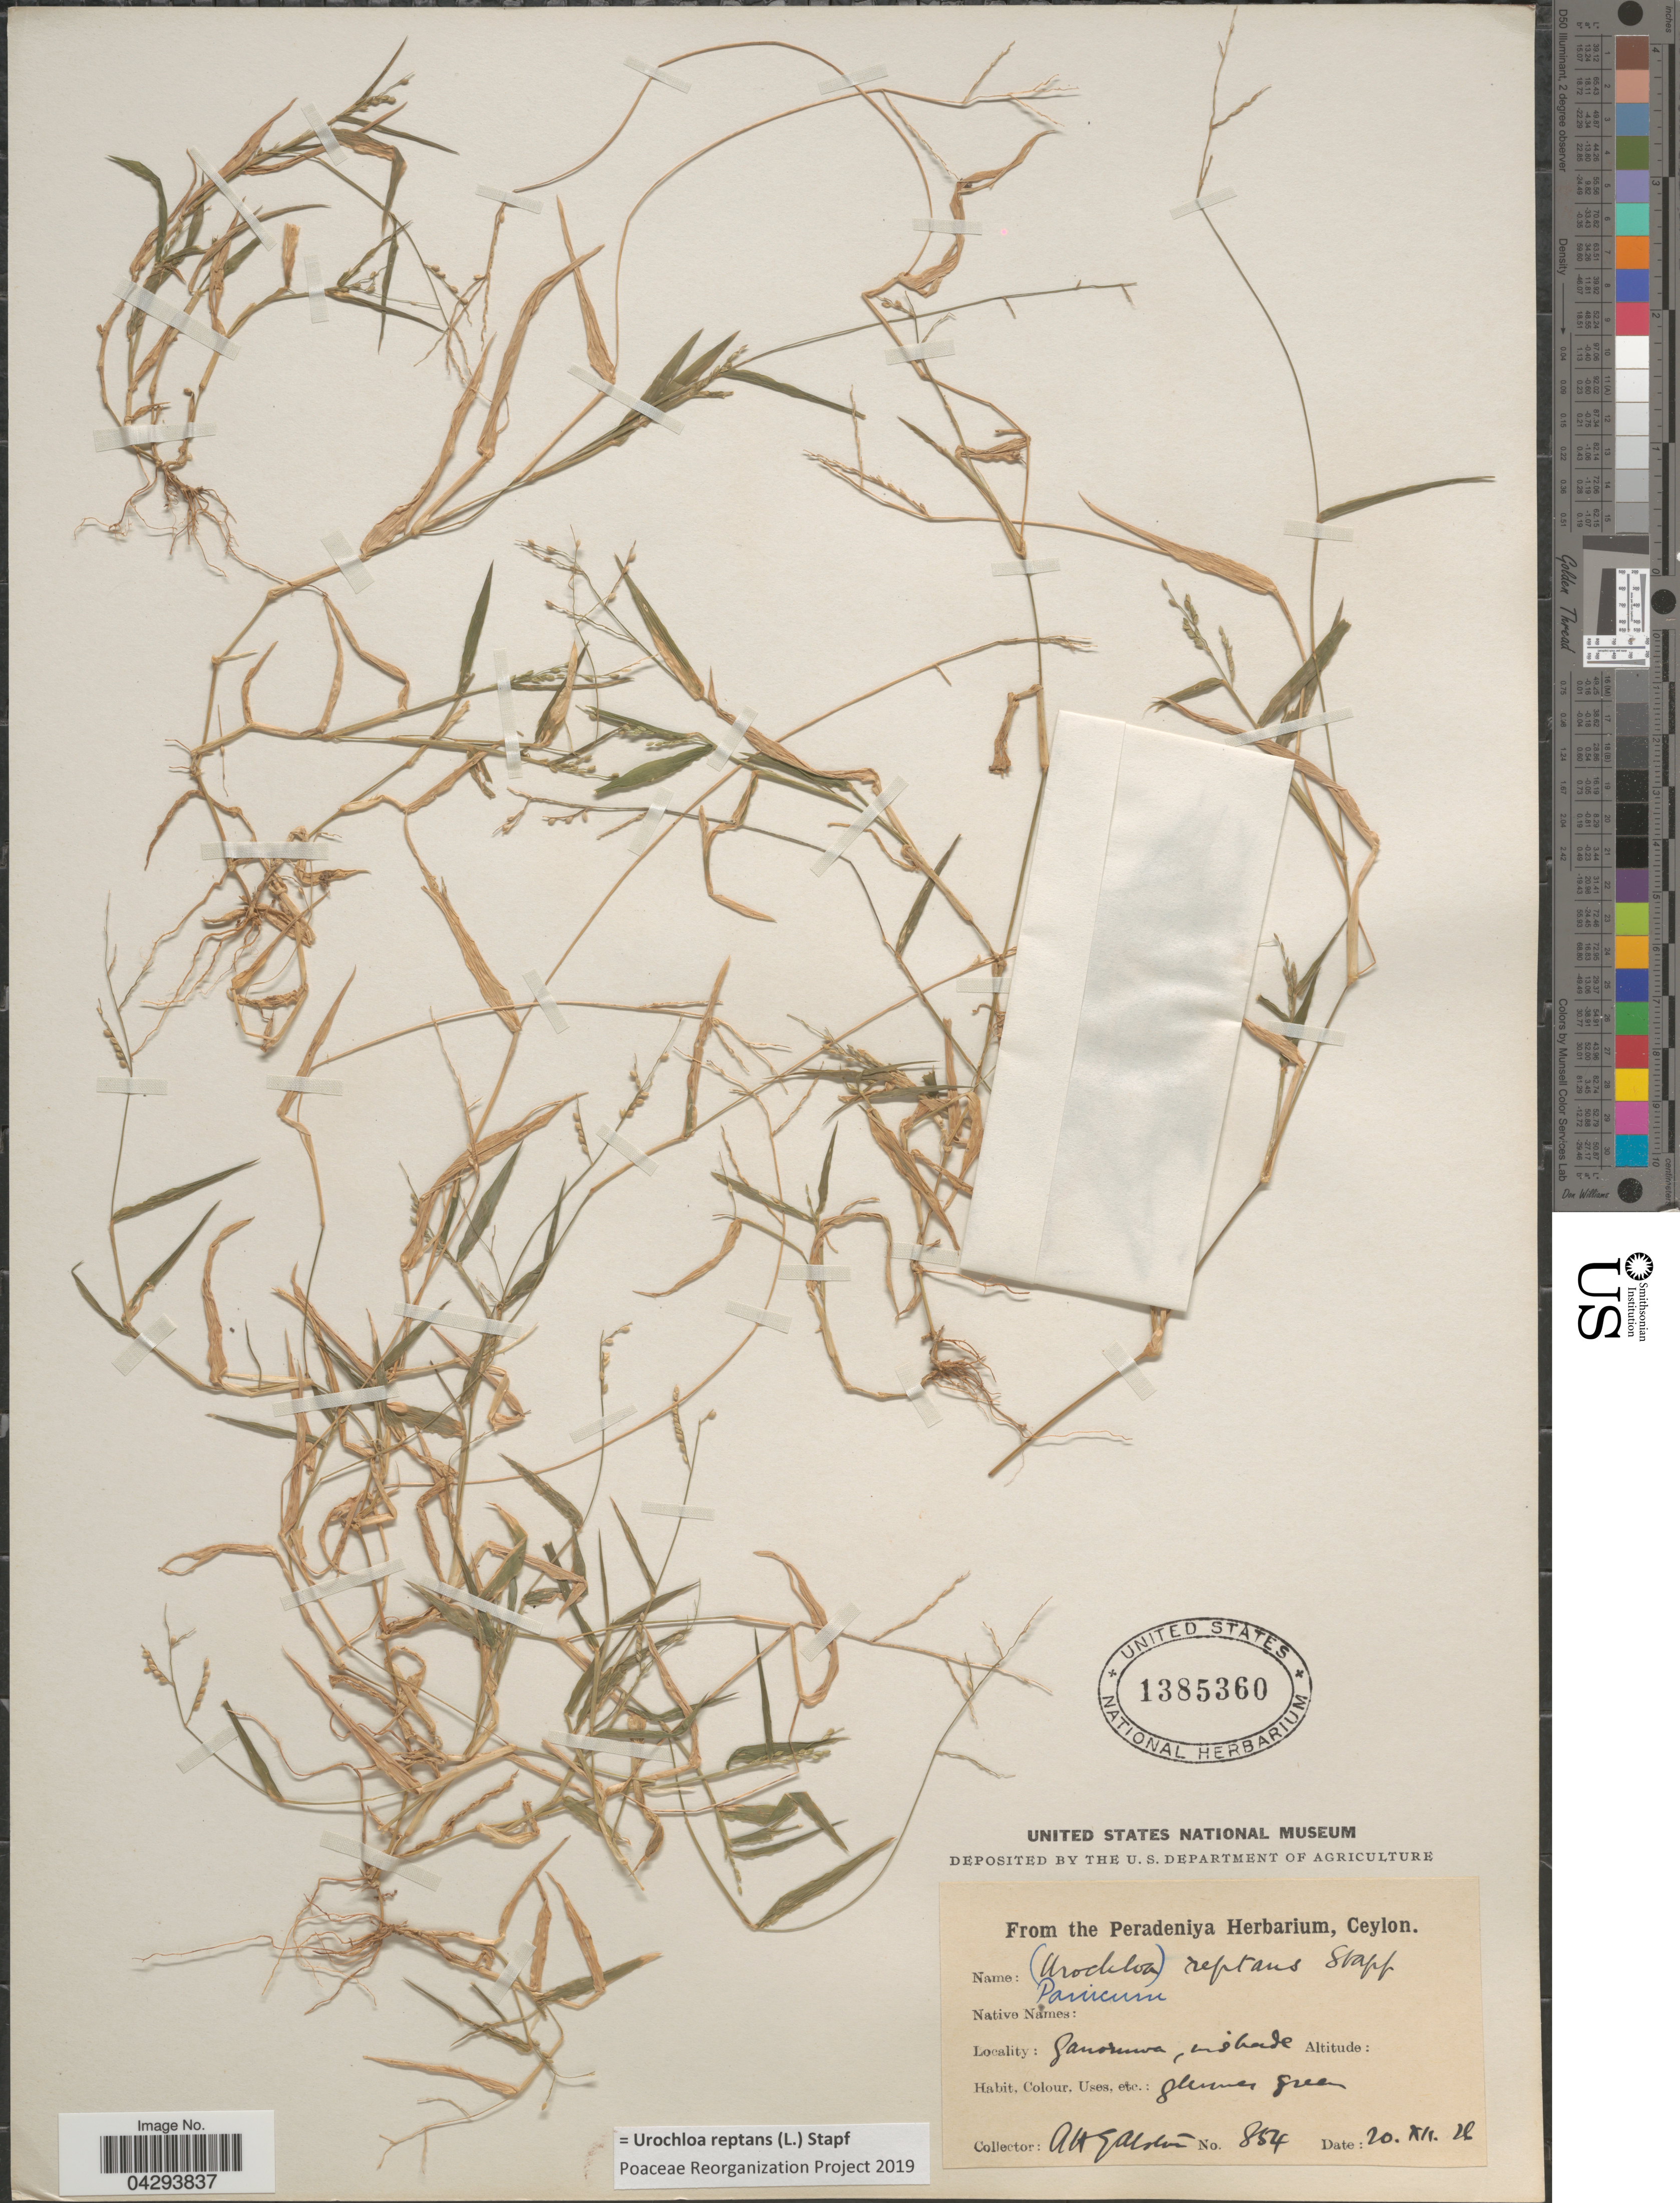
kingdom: Plantae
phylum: Tracheophyta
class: Liliopsida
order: Poales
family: Poaceae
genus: Urochloa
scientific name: Urochloa reptans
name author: (L.) Stapf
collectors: A. H. Alston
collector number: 854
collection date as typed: Transcribed d/m/y: 20/12/26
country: Sri Lanka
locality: Ganoruwa.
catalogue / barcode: US 1385360